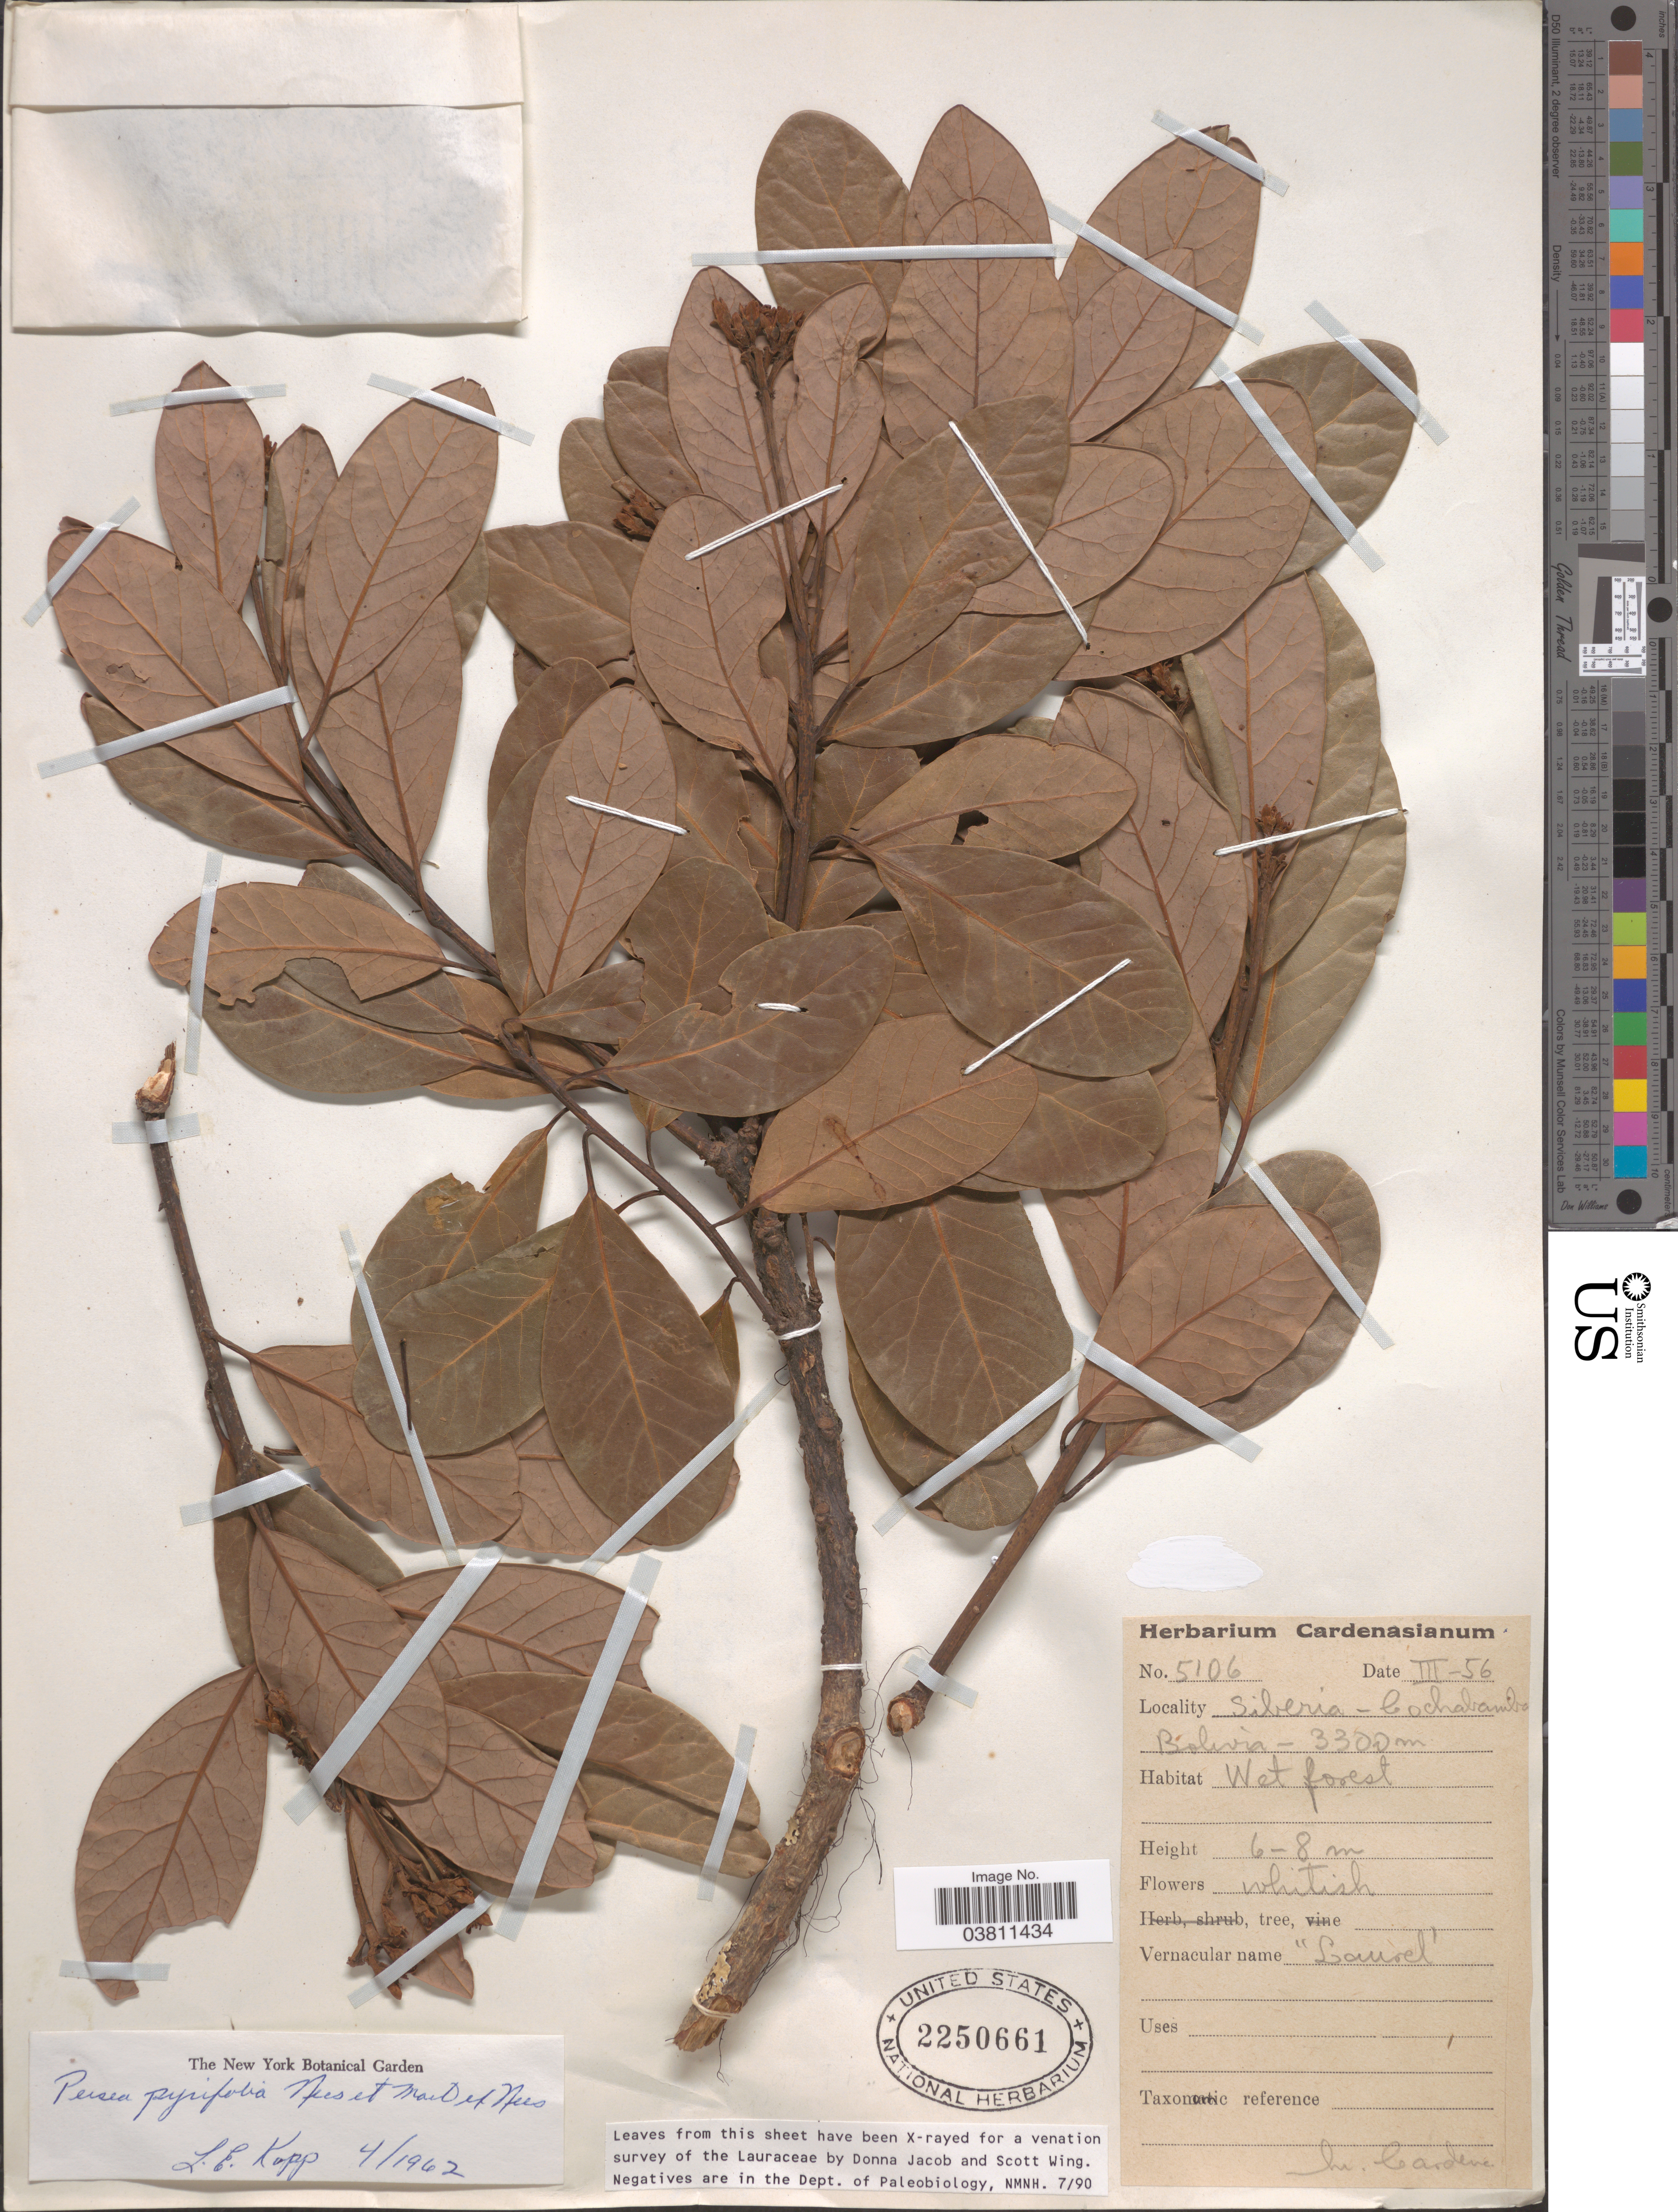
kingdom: Plantae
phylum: Tracheophyta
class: Magnoliopsida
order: Laurales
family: Lauraceae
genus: Persea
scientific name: Persea pyrifolia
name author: (D. Don) Spreng.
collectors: M. Cárdenas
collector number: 5106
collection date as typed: Transcribed d/m/y: /3/56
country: Bolivia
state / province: Cochabamba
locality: Siberia - Cochabamba.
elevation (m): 3300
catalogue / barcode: US 2250661